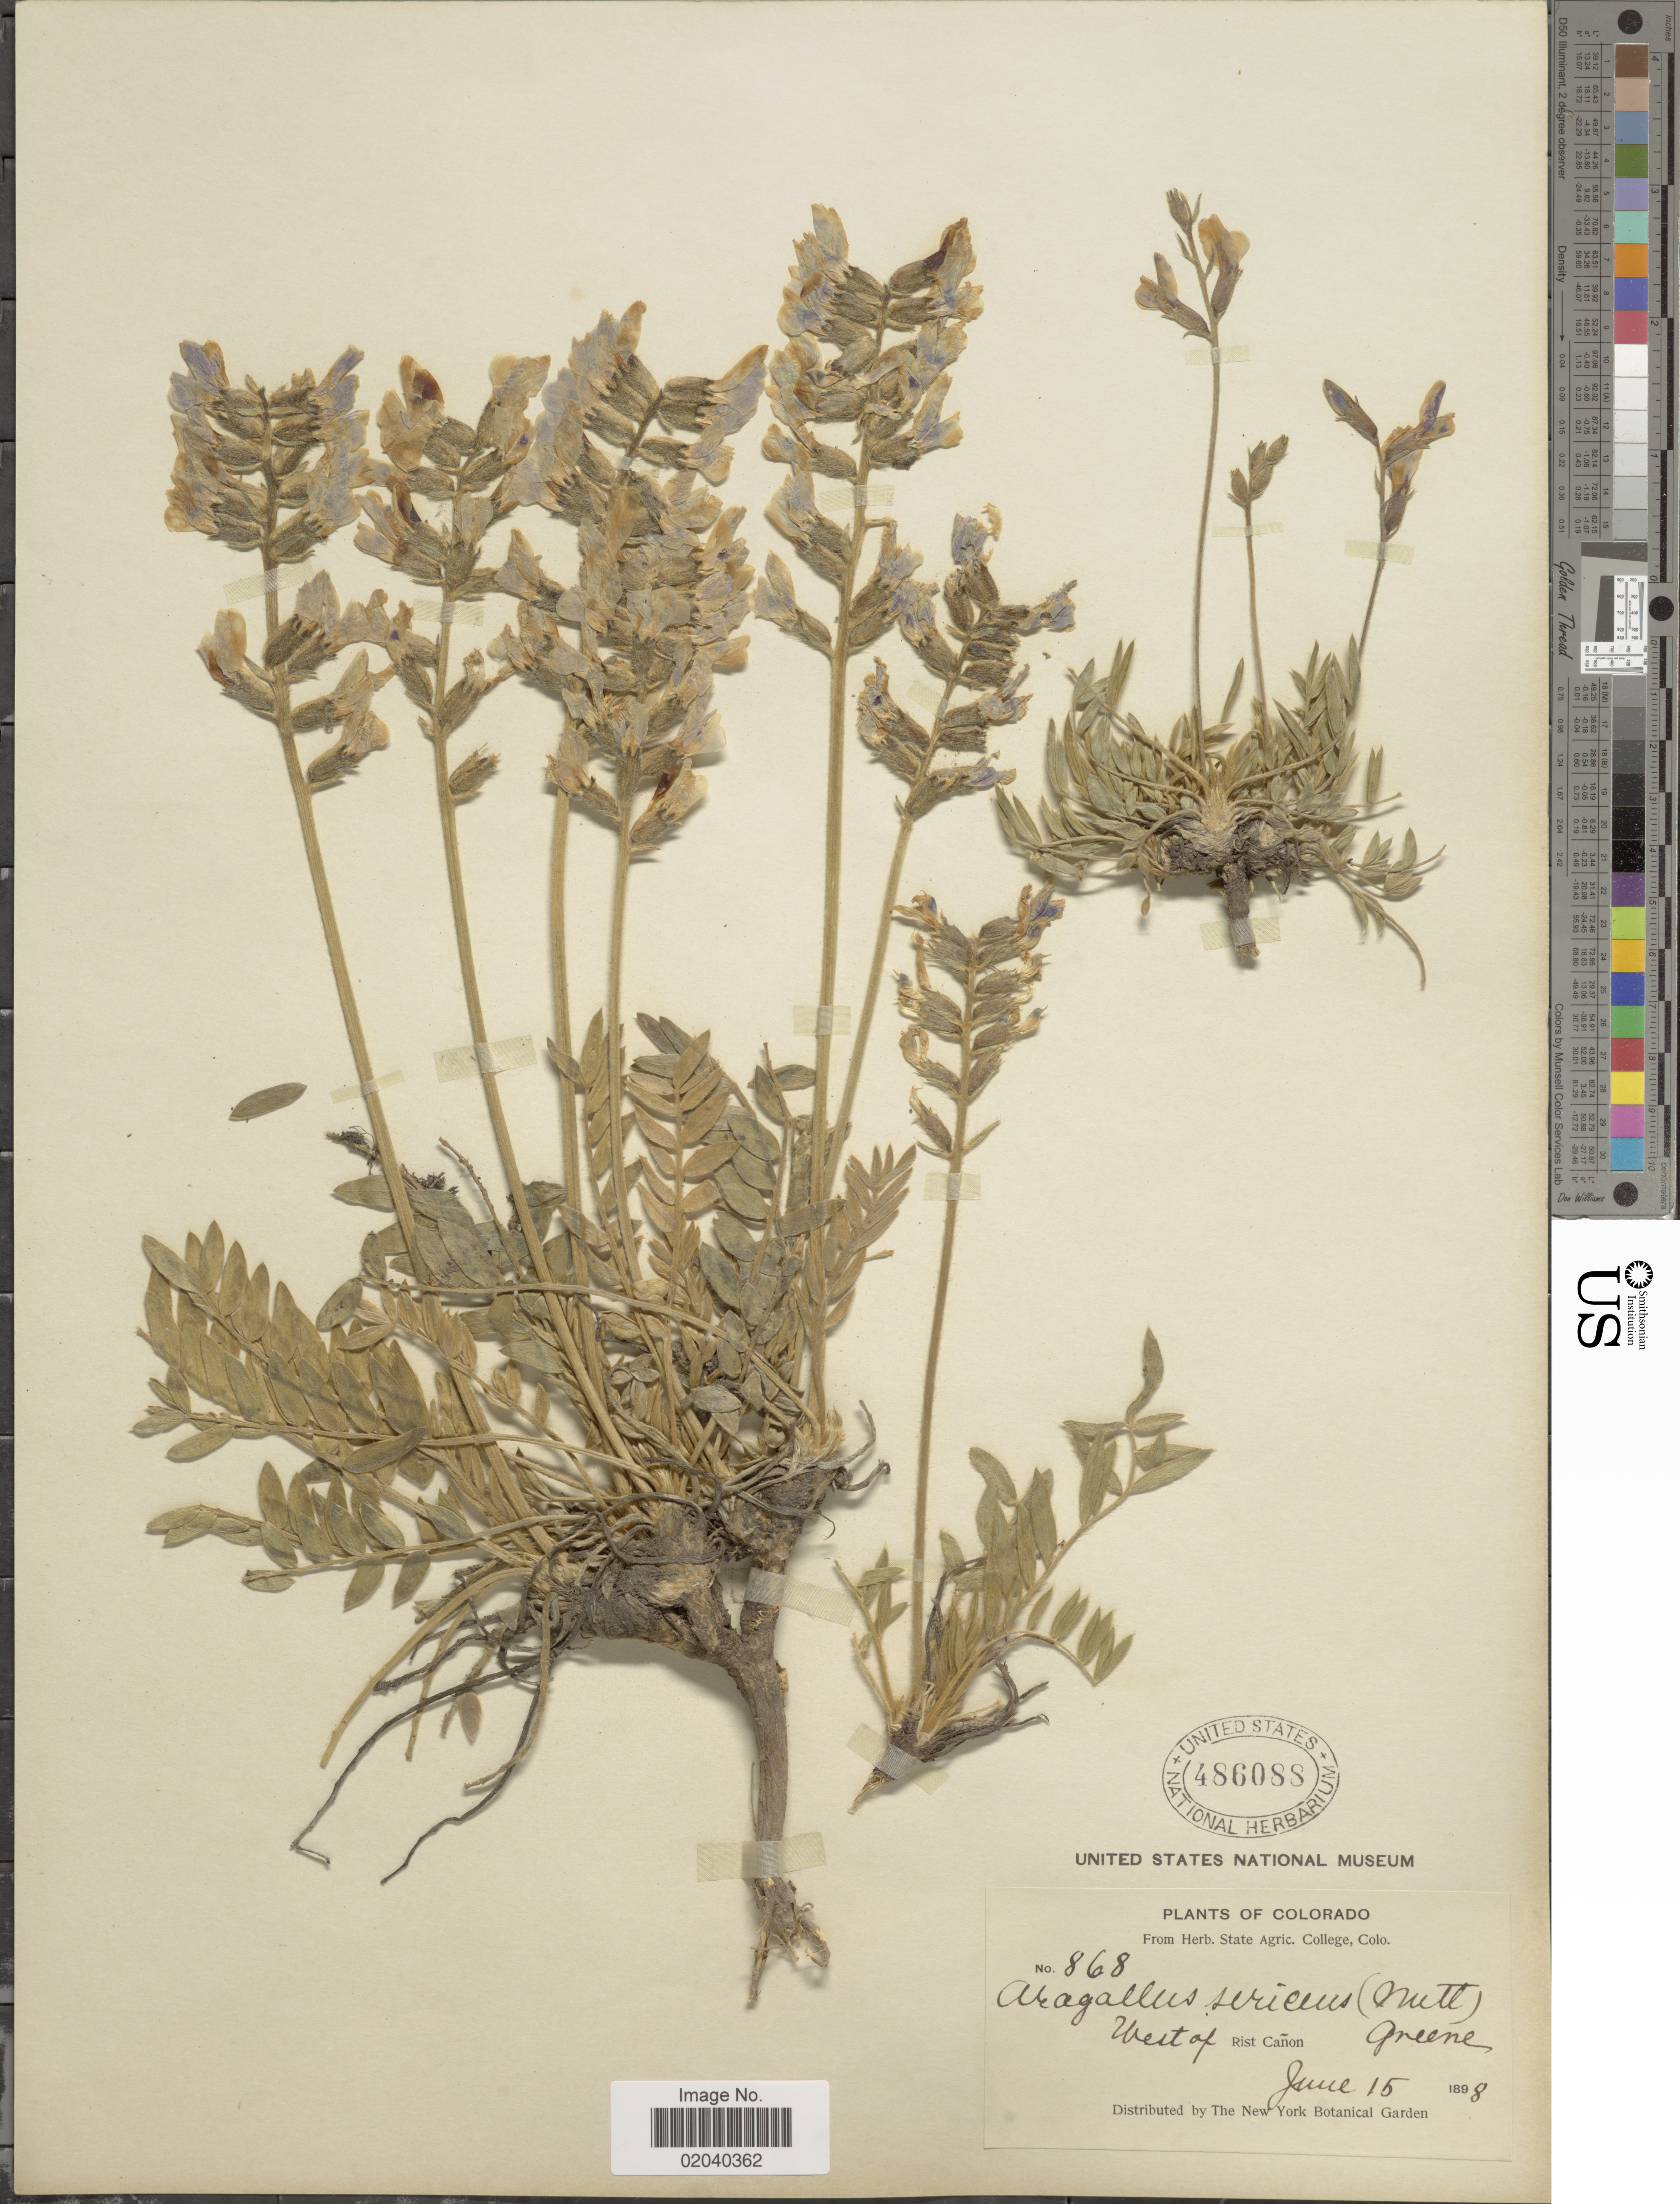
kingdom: Plantae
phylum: Tracheophyta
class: Magnoliopsida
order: Fabales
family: Fabaceae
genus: Oxytropis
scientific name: Oxytropis sericea var. sericea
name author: Nutt.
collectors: ex herb. State Agric. College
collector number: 868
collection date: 1898-06-15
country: United States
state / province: Colorado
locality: West of Rist Canon.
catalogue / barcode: US 486088